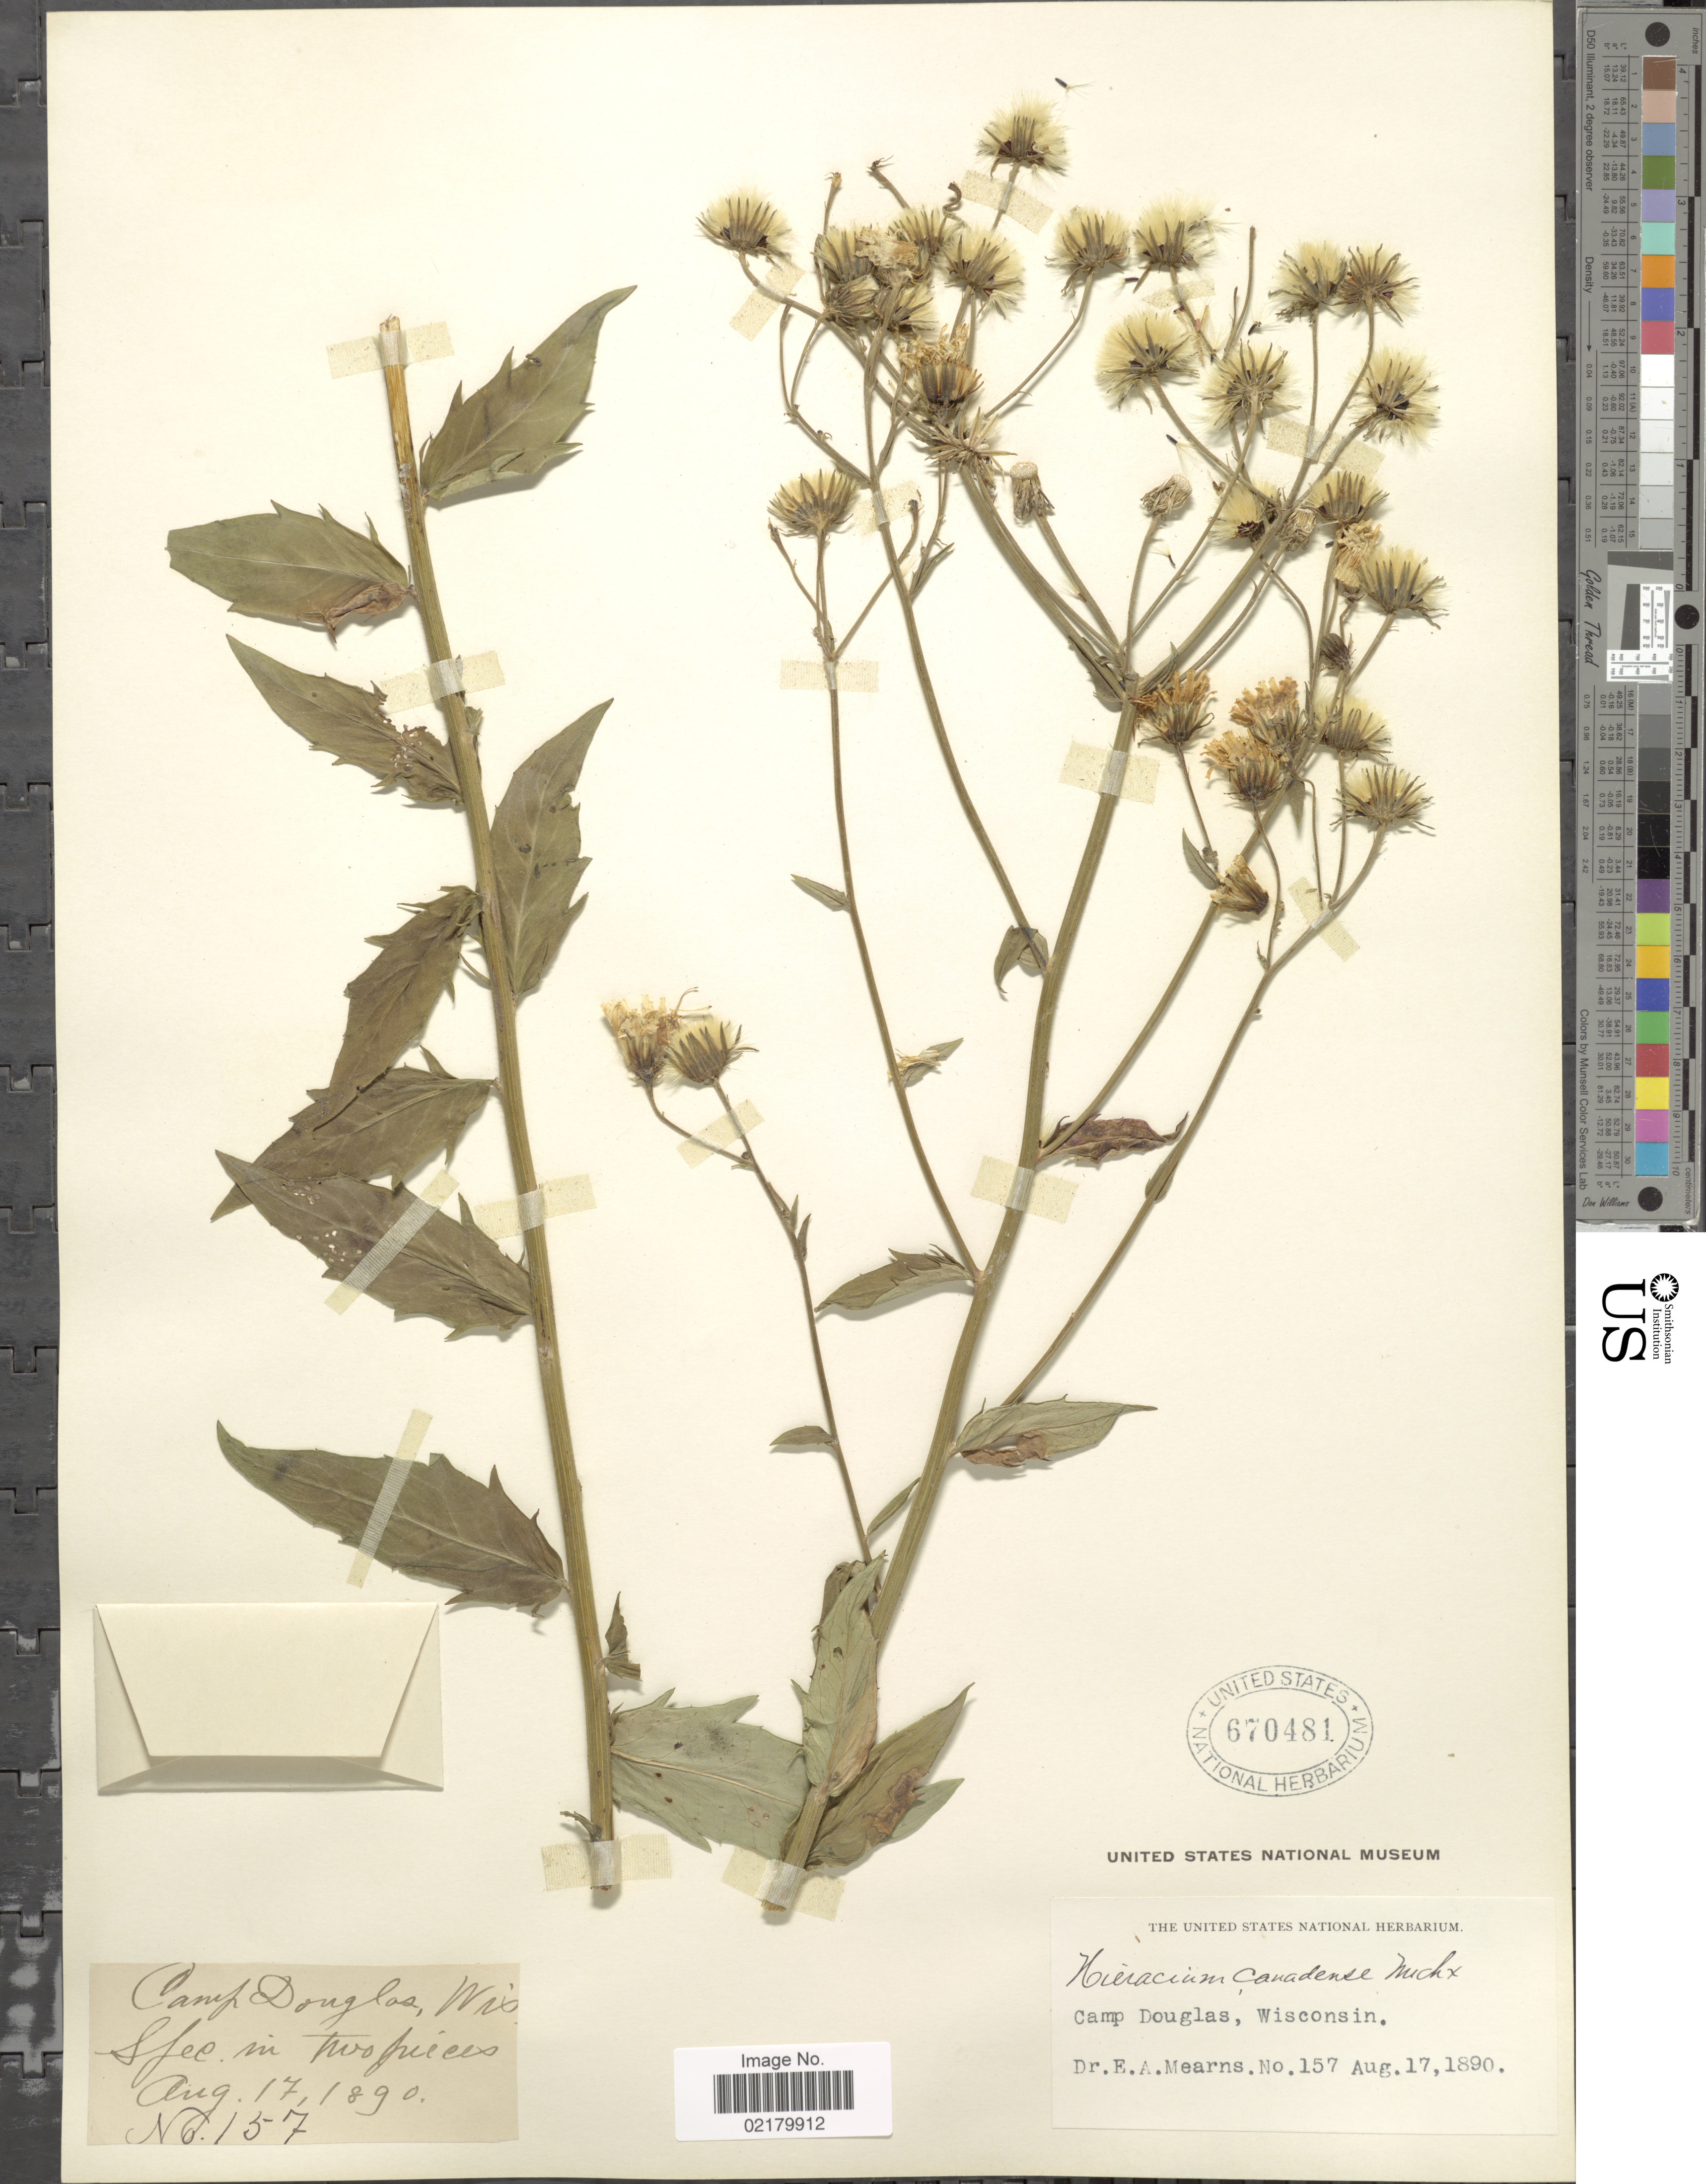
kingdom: Plantae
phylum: Tracheophyta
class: Magnoliopsida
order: Asterales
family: Asteraceae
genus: Hieracium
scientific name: Hieracium canadense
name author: Michx.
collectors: E. A. Mearns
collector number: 157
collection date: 1890-08-17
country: United States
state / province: Wisconsin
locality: Camp Douglas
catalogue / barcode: US 670481